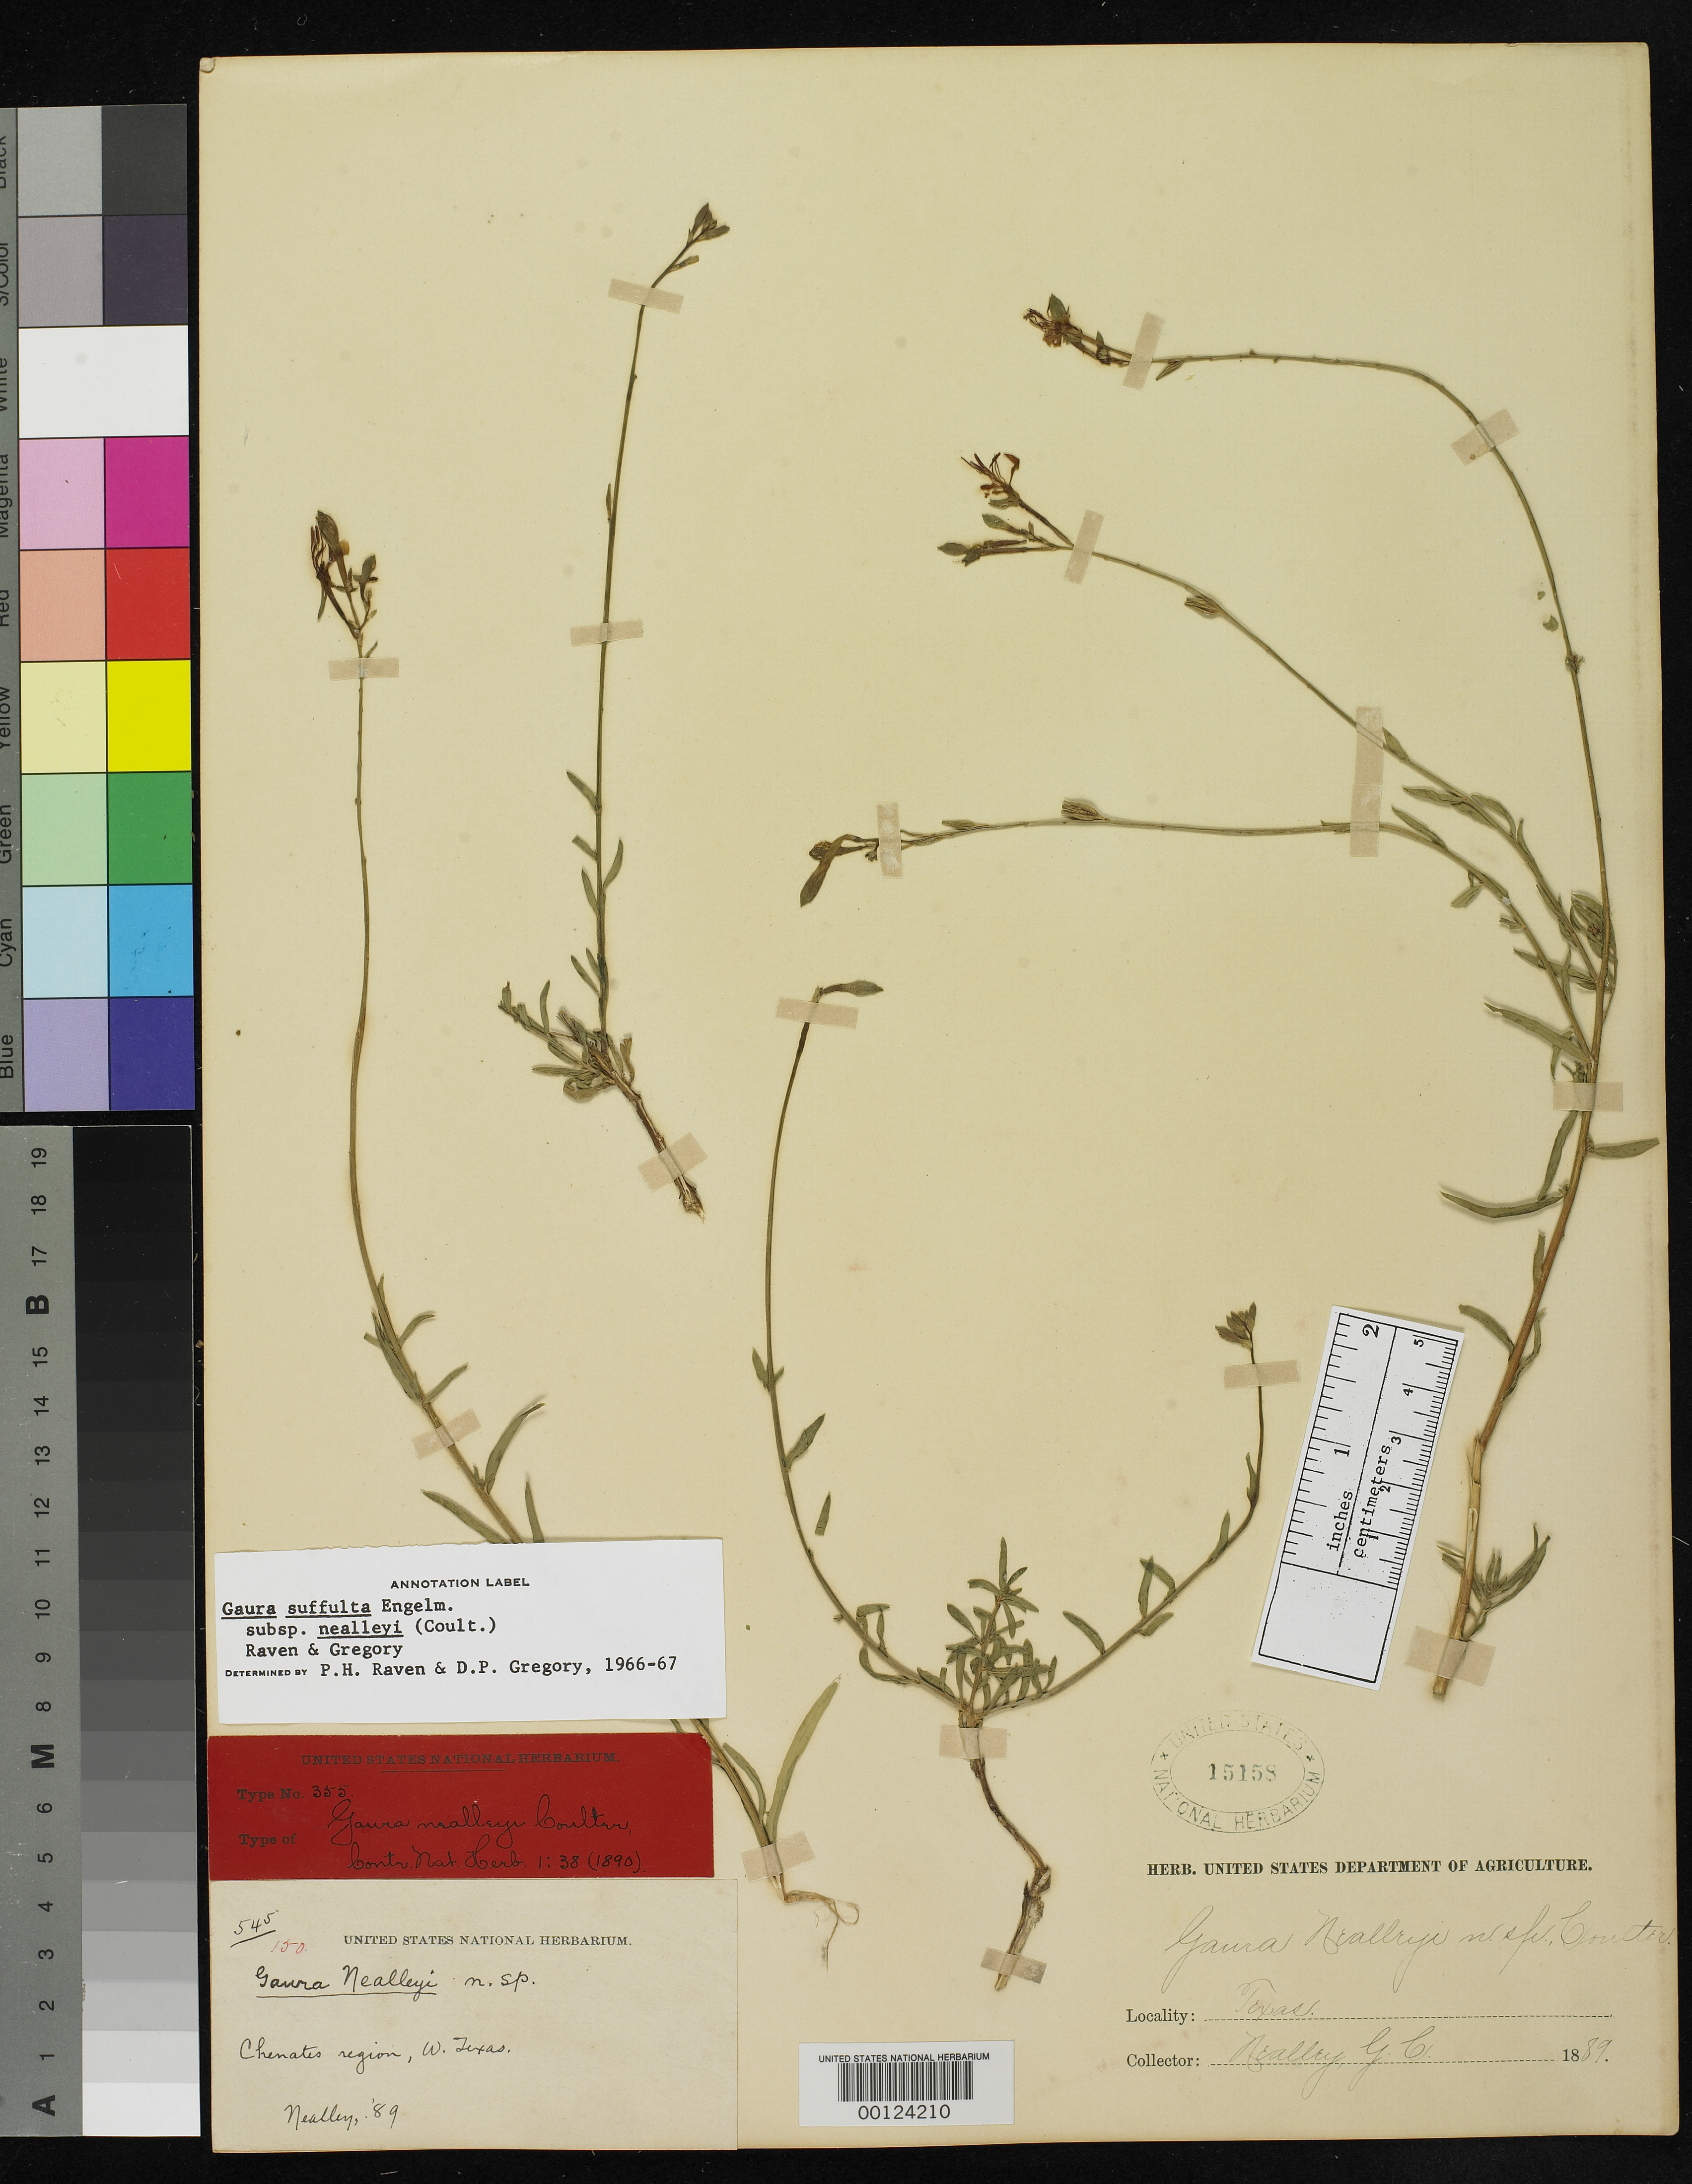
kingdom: Plantae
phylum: Tracheophyta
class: Magnoliopsida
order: Myrtales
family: Onagraceae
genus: Gaura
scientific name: Gaura nealleyi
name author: J.M. Coult.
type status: Type Collection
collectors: G. C. Nealley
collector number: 545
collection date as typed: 1889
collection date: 1889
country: United States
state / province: Texas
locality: Chenate region, W. Texas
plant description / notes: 545 is Nealley's collection number. The 150 written in a different handwriting is simply the item number assigned to the species when described by J. M. Coulter in Contributions from the United States National Herbarium 1(2): 38. 1890.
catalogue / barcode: US 15158